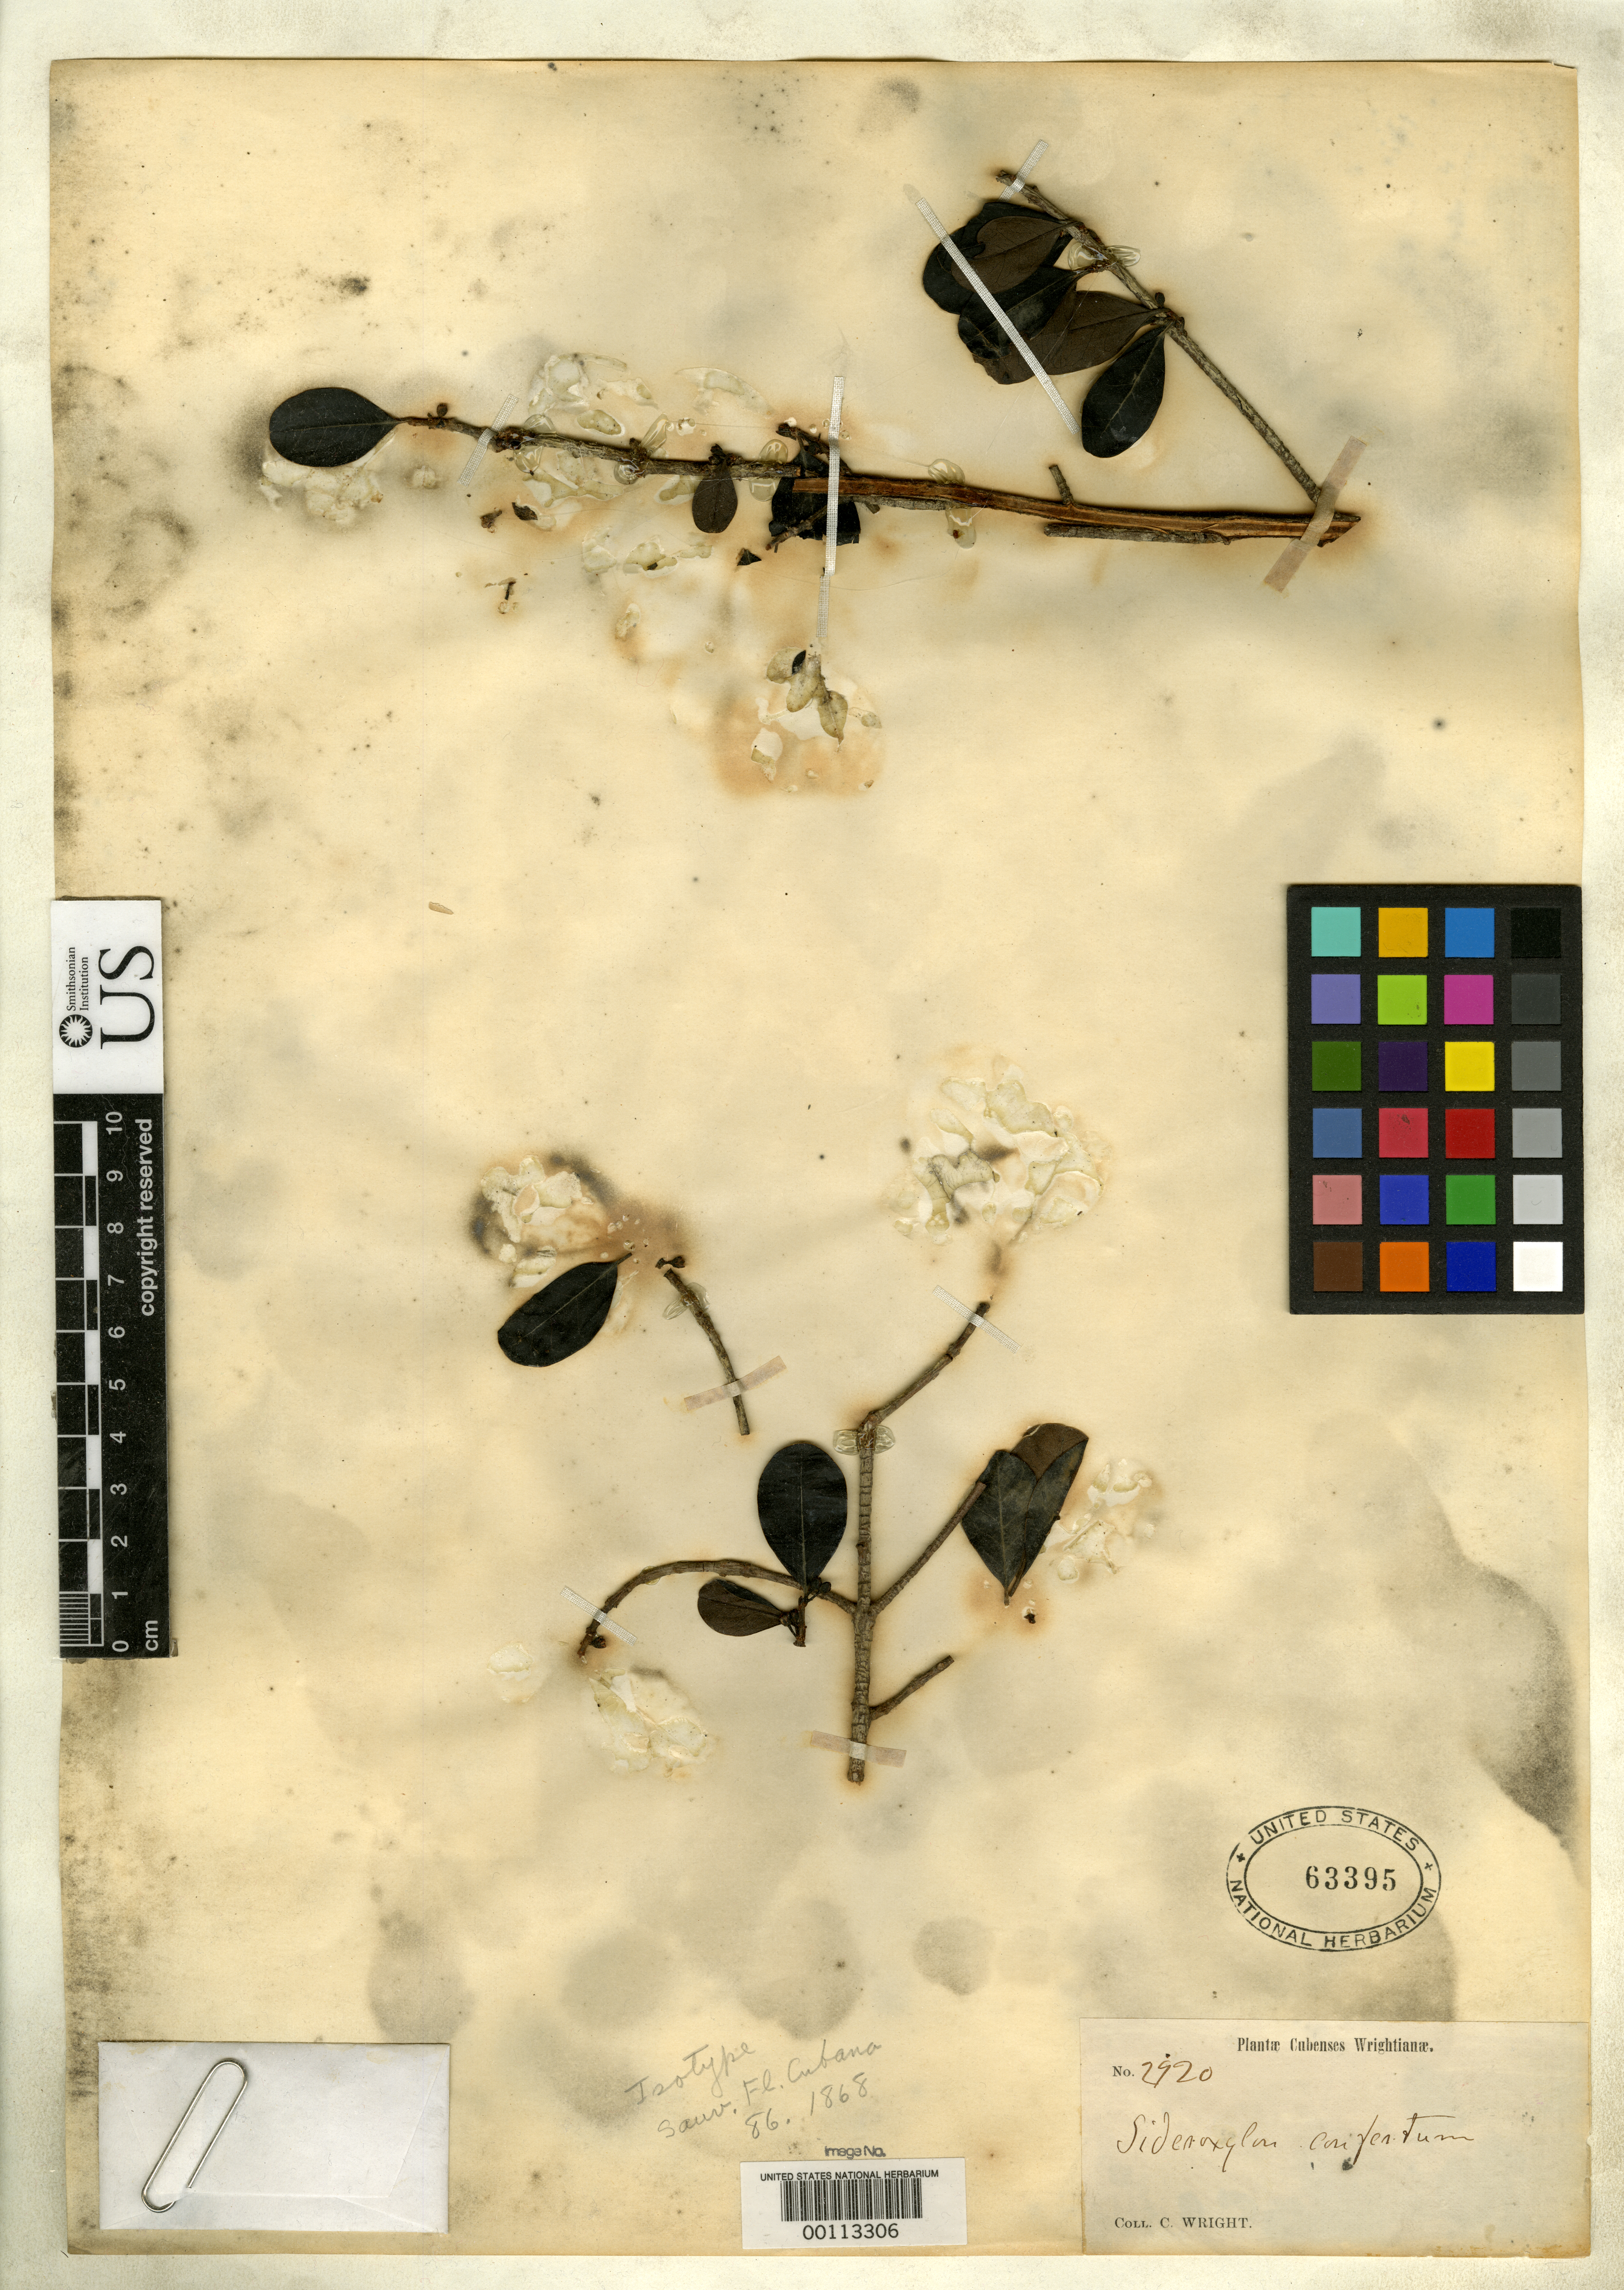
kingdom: Plantae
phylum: Tracheophyta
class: Magnoliopsida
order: Ericales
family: Sapotaceae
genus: Sideroxylon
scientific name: Sideroxylon confertum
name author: C. Wright in Sauvalle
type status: Isotype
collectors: C. Wright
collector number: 2920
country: Cuba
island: Greater Antilles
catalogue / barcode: US 63395